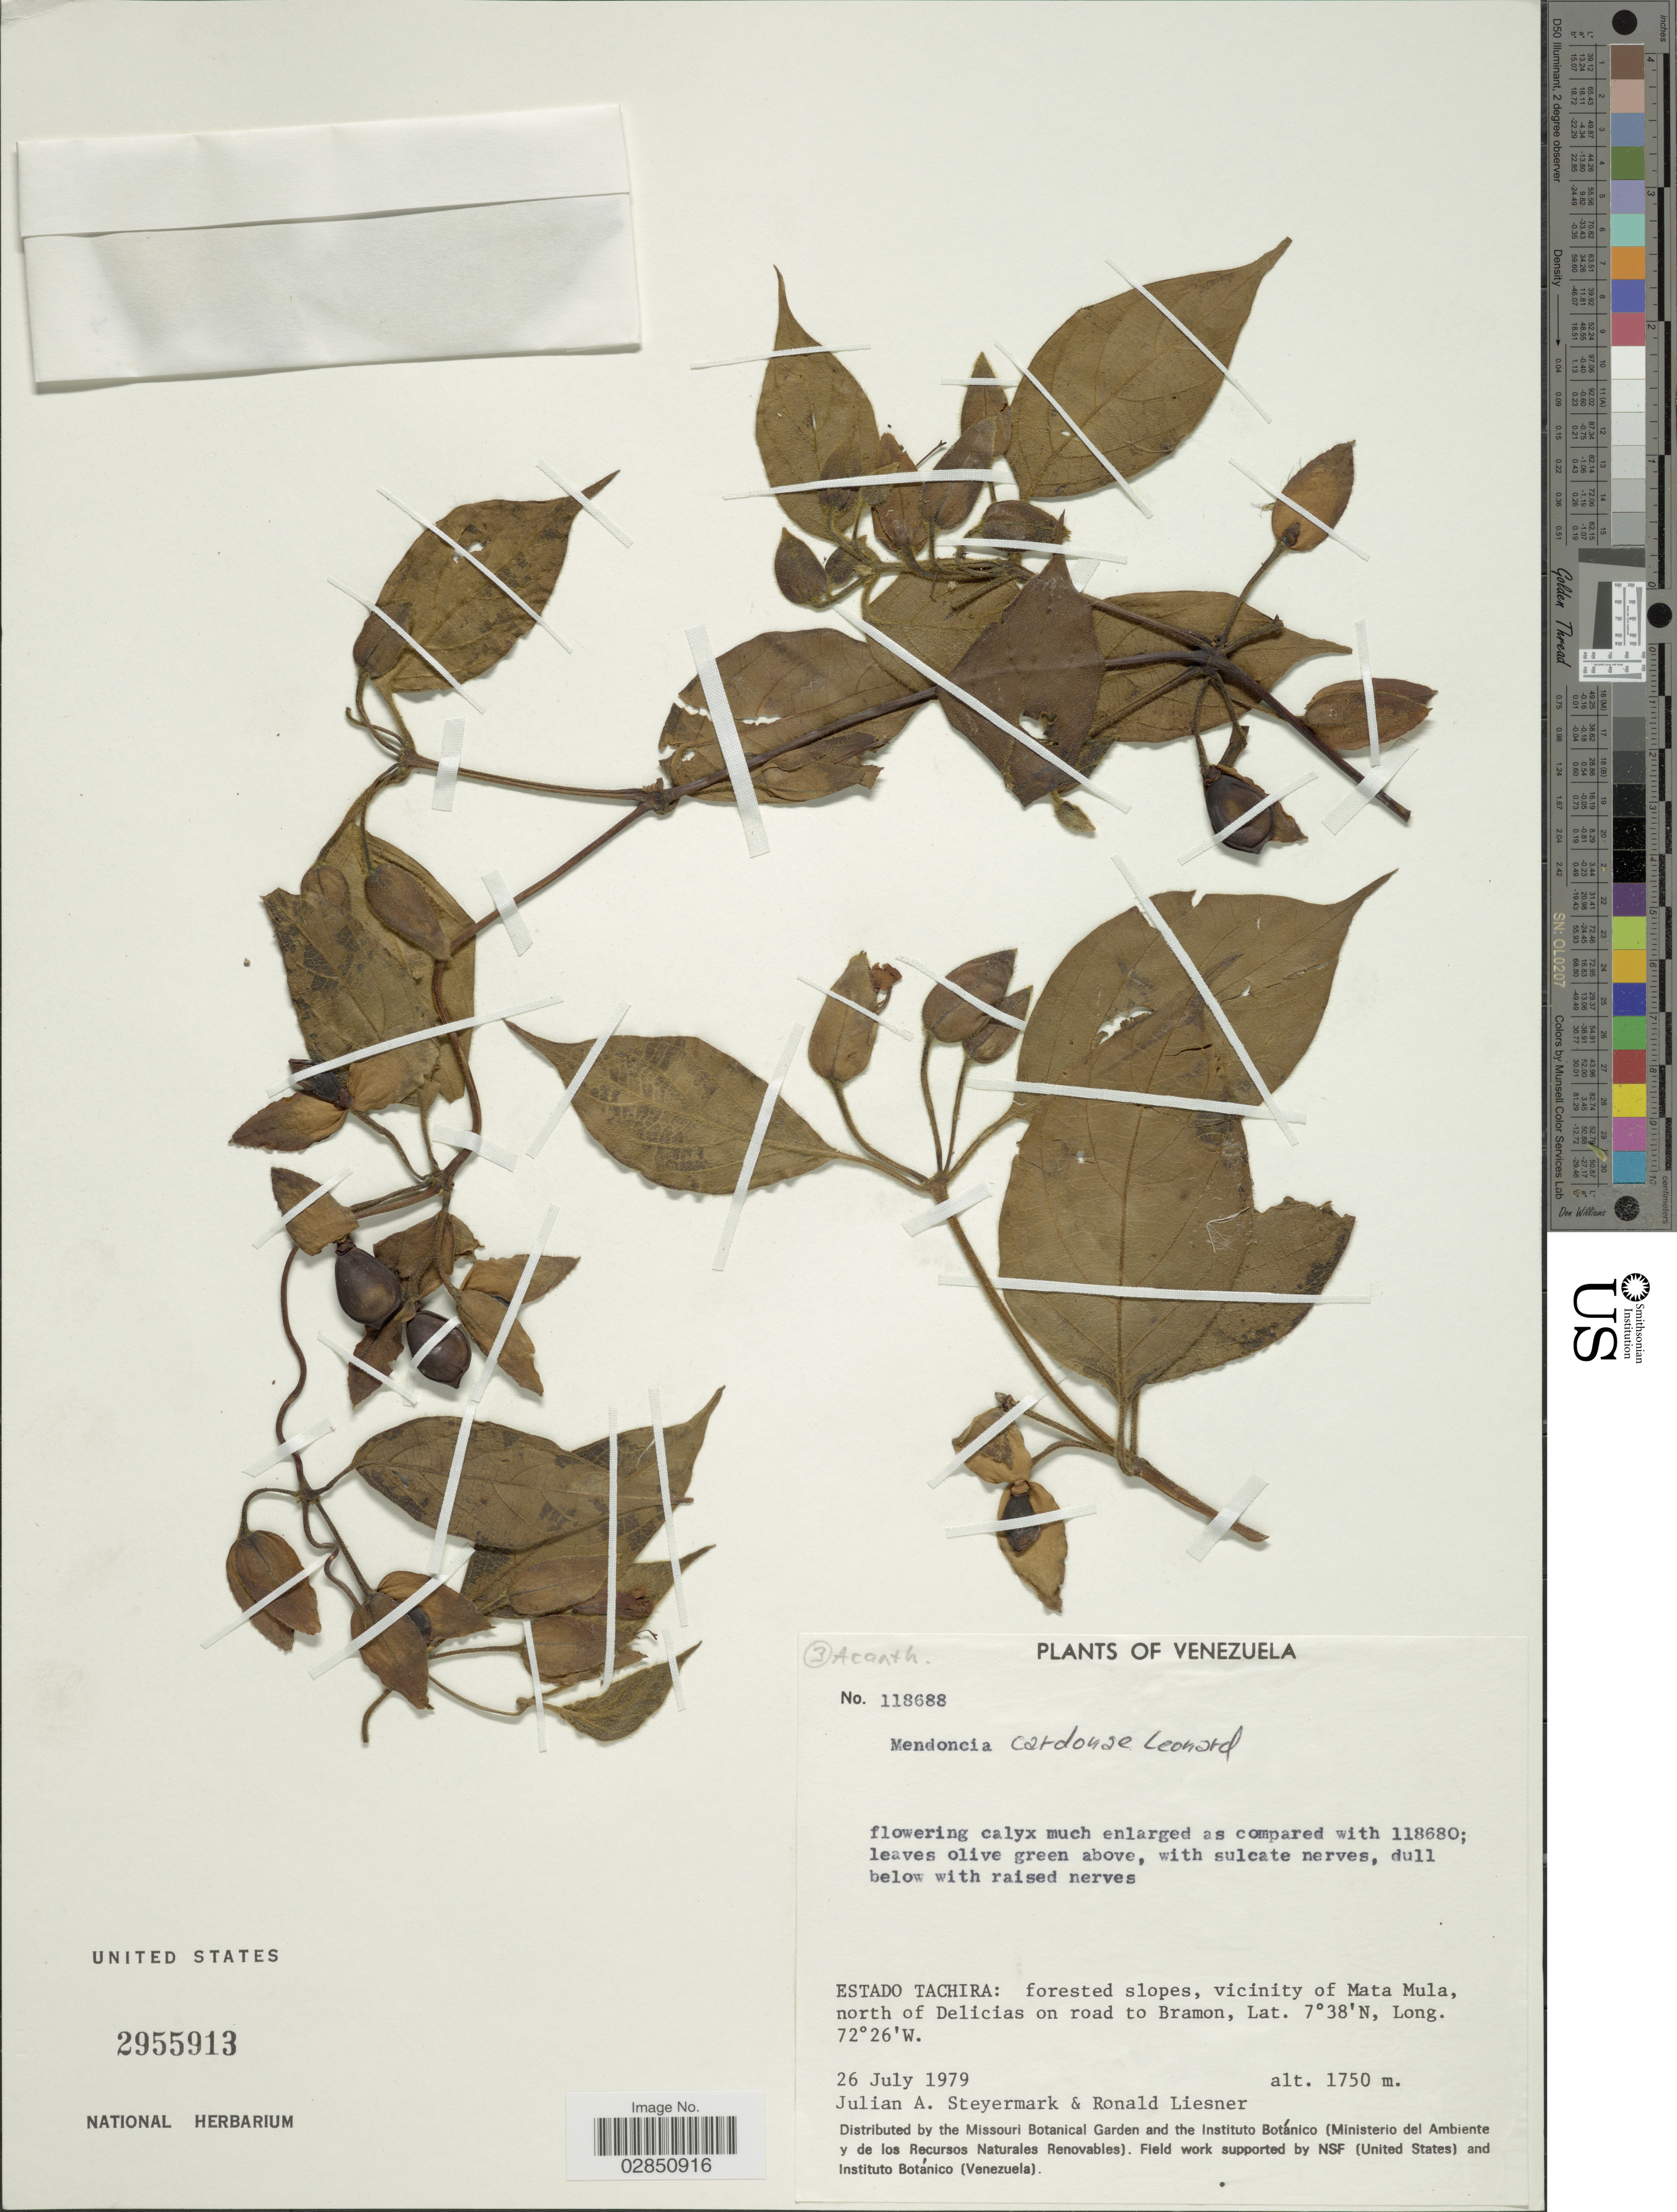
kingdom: Plantae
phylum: Tracheophyta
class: Magnoliopsida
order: Lamiales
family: Acanthaceae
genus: Mendoncia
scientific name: Mendoncia cardonae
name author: Leonard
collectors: J. Steyermark & R. L. Liesner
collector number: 118688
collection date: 1979-07-26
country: Venezuela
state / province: Tachira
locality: Vicinity of Mata Mula, north of Delicias on road to Bramon.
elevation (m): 1750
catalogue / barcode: US 2955913